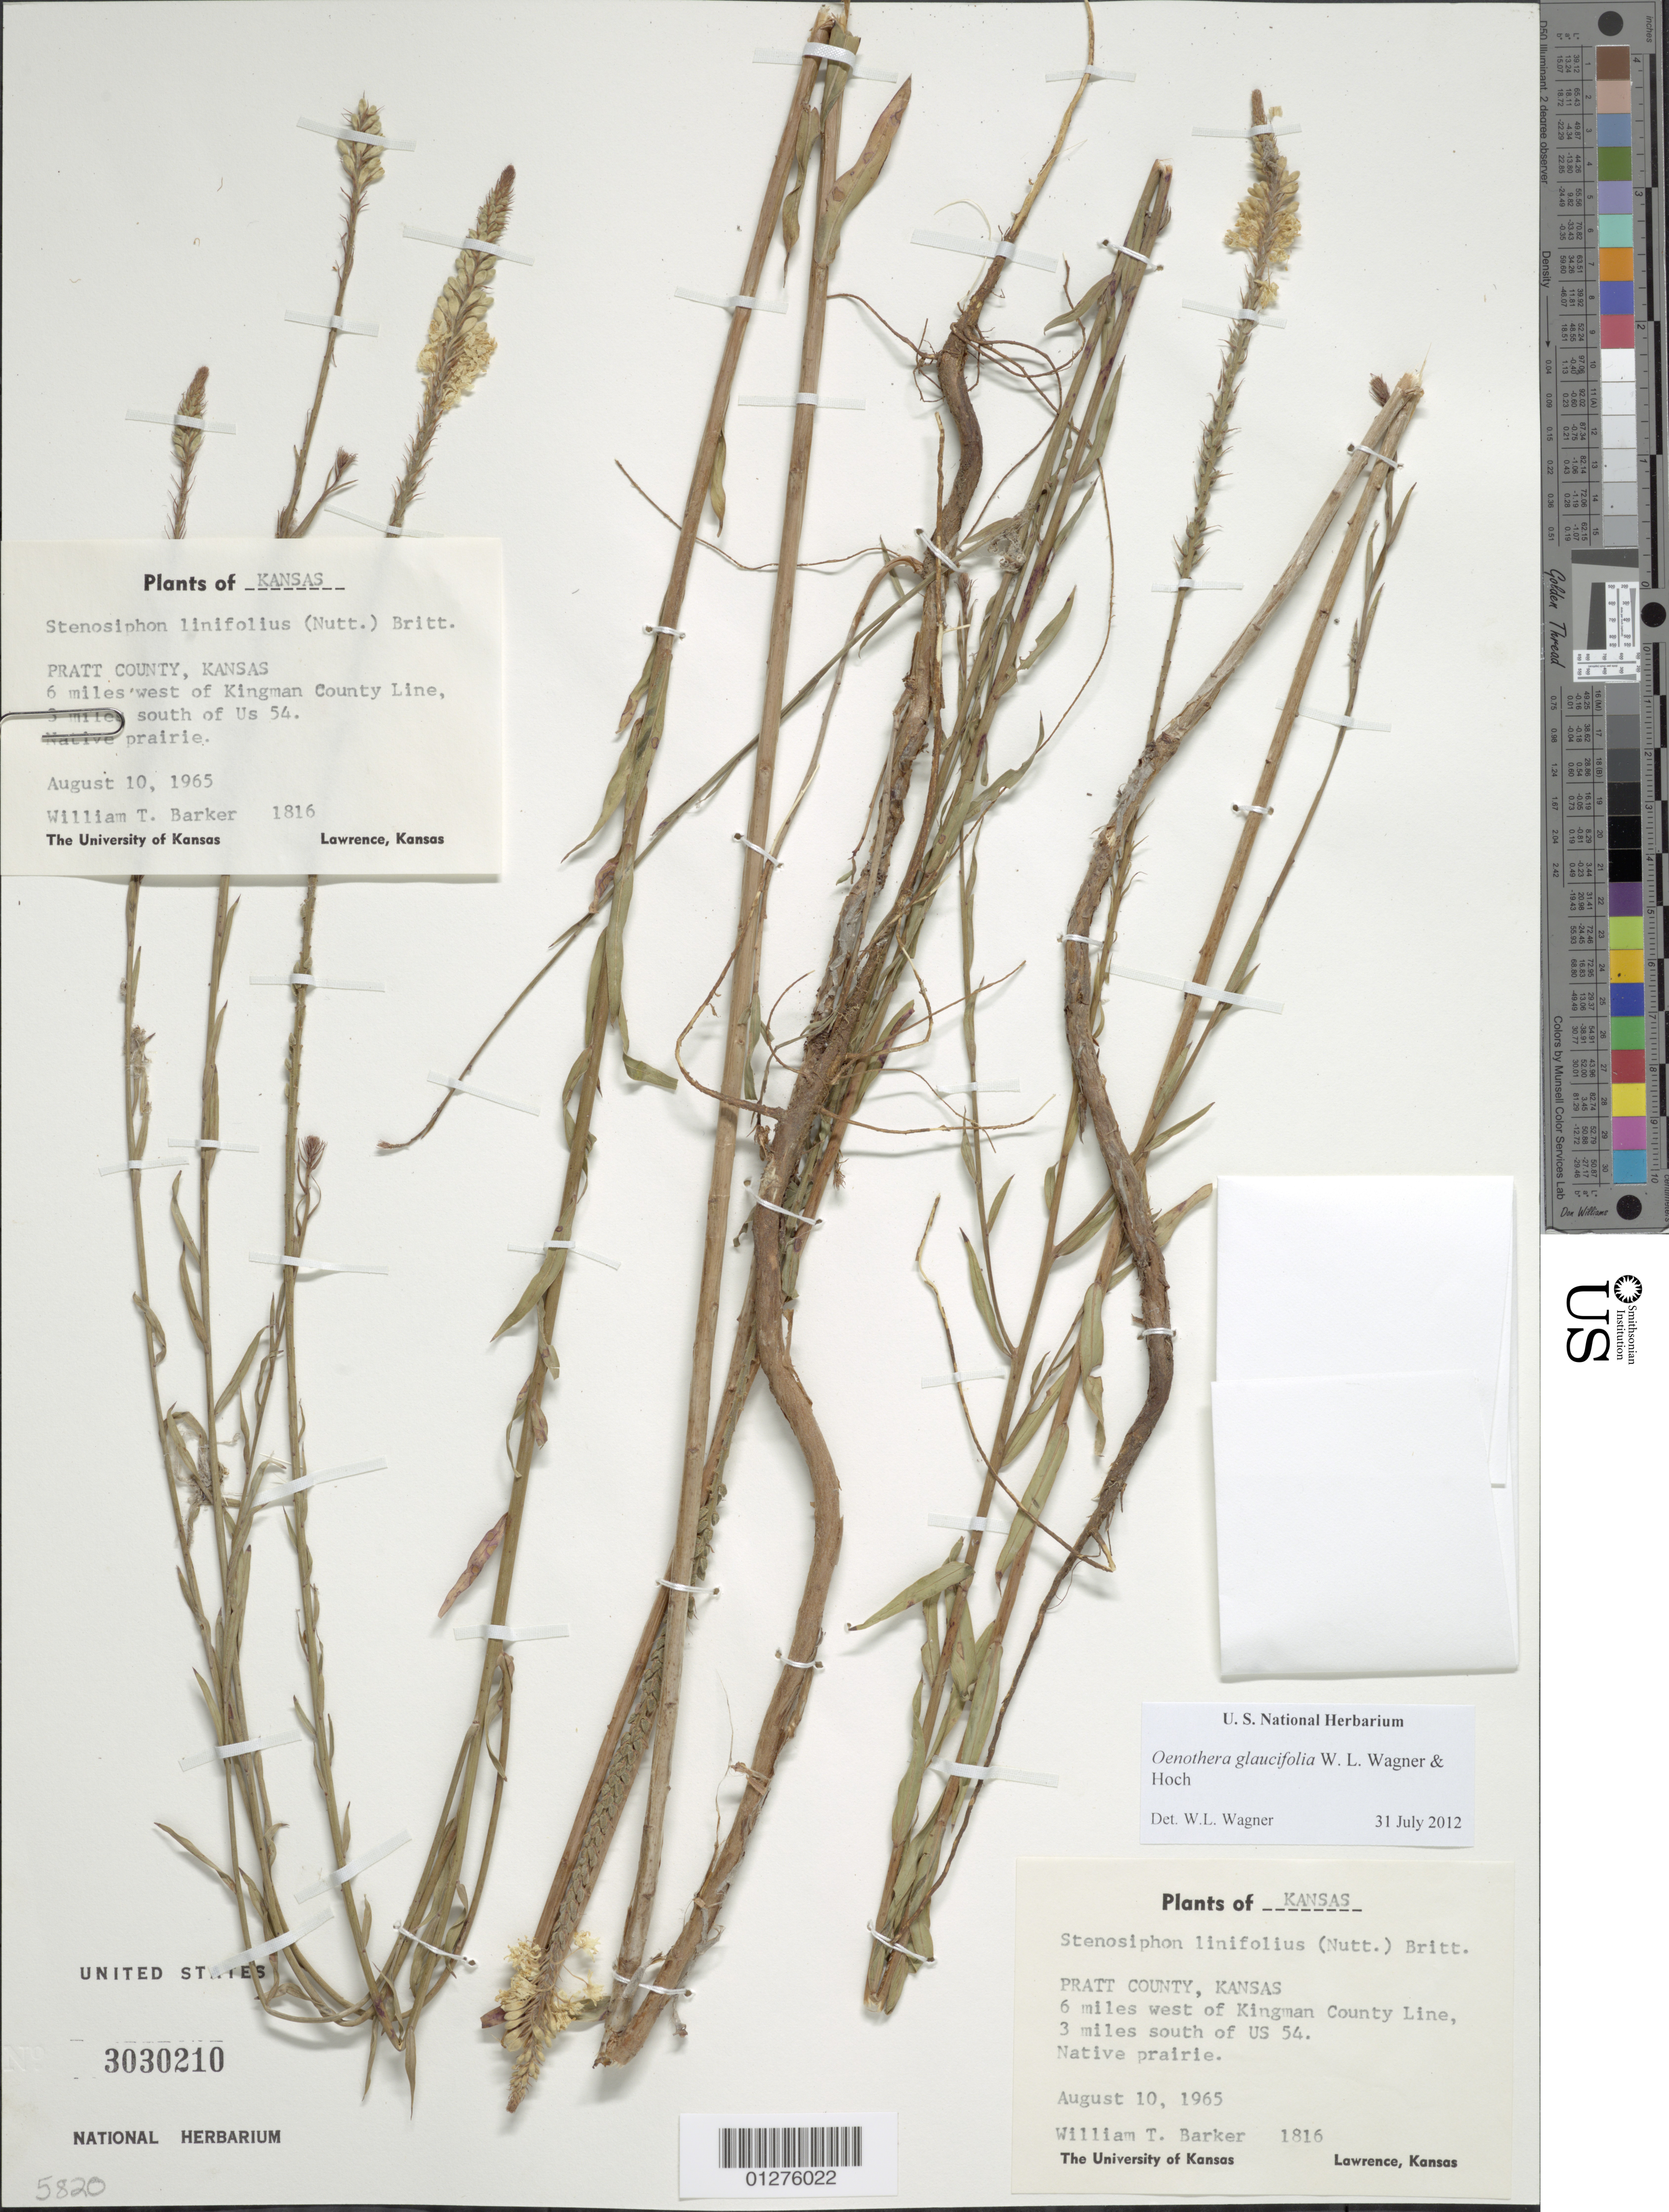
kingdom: Plantae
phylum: Tracheophyta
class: Magnoliopsida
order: Myrtales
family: Onagraceae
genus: Oenothera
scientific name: Oenothera glaucifolia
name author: W.L. Wagner & Hoch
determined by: Wagner, W. L., (BOT), Smithsonian Institution - National Museum of Natural History (UNITED STATES)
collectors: W. T. Barker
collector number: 1816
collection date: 1965-08-10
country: United States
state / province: Kansas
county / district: Pratt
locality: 6 miles west of Kingman County Line, 3 miles south of US 54.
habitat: Native prairie.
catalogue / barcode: US 3030210